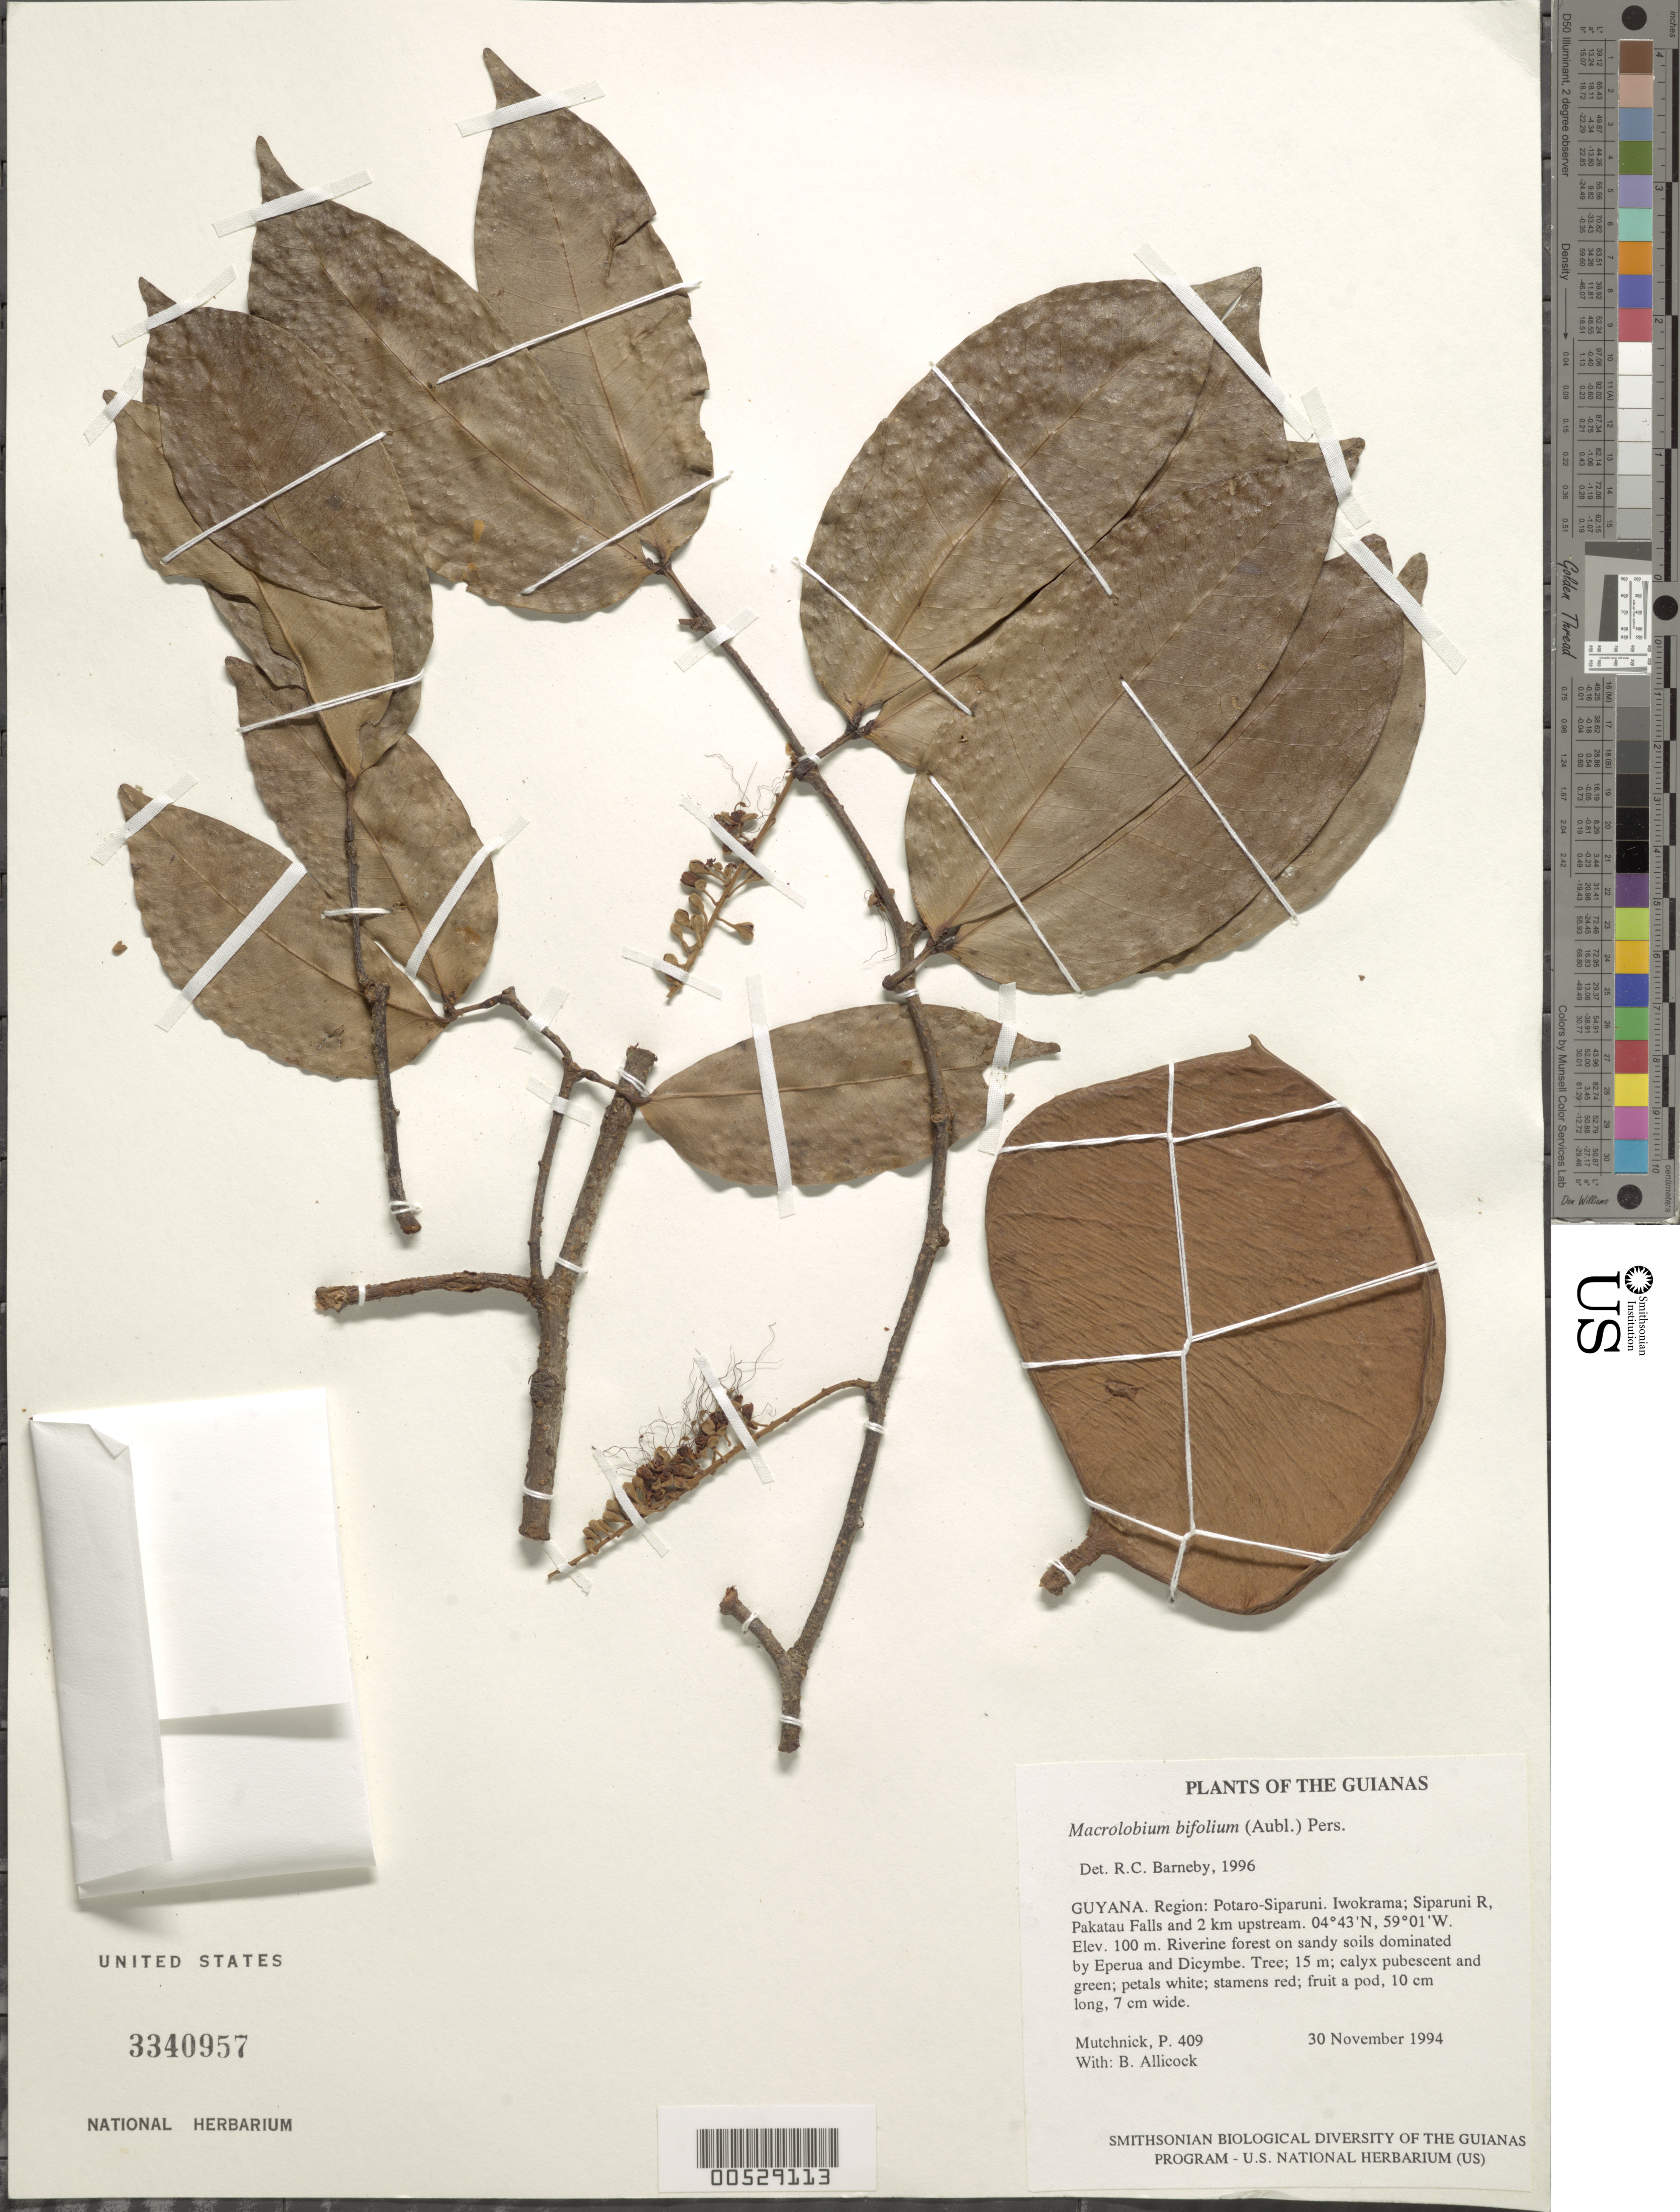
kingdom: Plantae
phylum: Tracheophyta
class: Magnoliopsida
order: Fabales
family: Fabaceae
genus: Macrolobium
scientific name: Macrolobium bifolium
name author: (Aubl.) Pers.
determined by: Barneby, Rupert C., (NY)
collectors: P. Mutchnick & B. Allicock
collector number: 409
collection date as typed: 30 November 1994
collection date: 1994-11-30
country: Guyana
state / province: Potaro-Siparuni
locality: Iwokrama; Siparuni R, Pakatau Falls and 2 km upstream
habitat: Riverine forest on sandy soils dominated by Eperua and Dicymbe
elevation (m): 100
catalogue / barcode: US 3340957